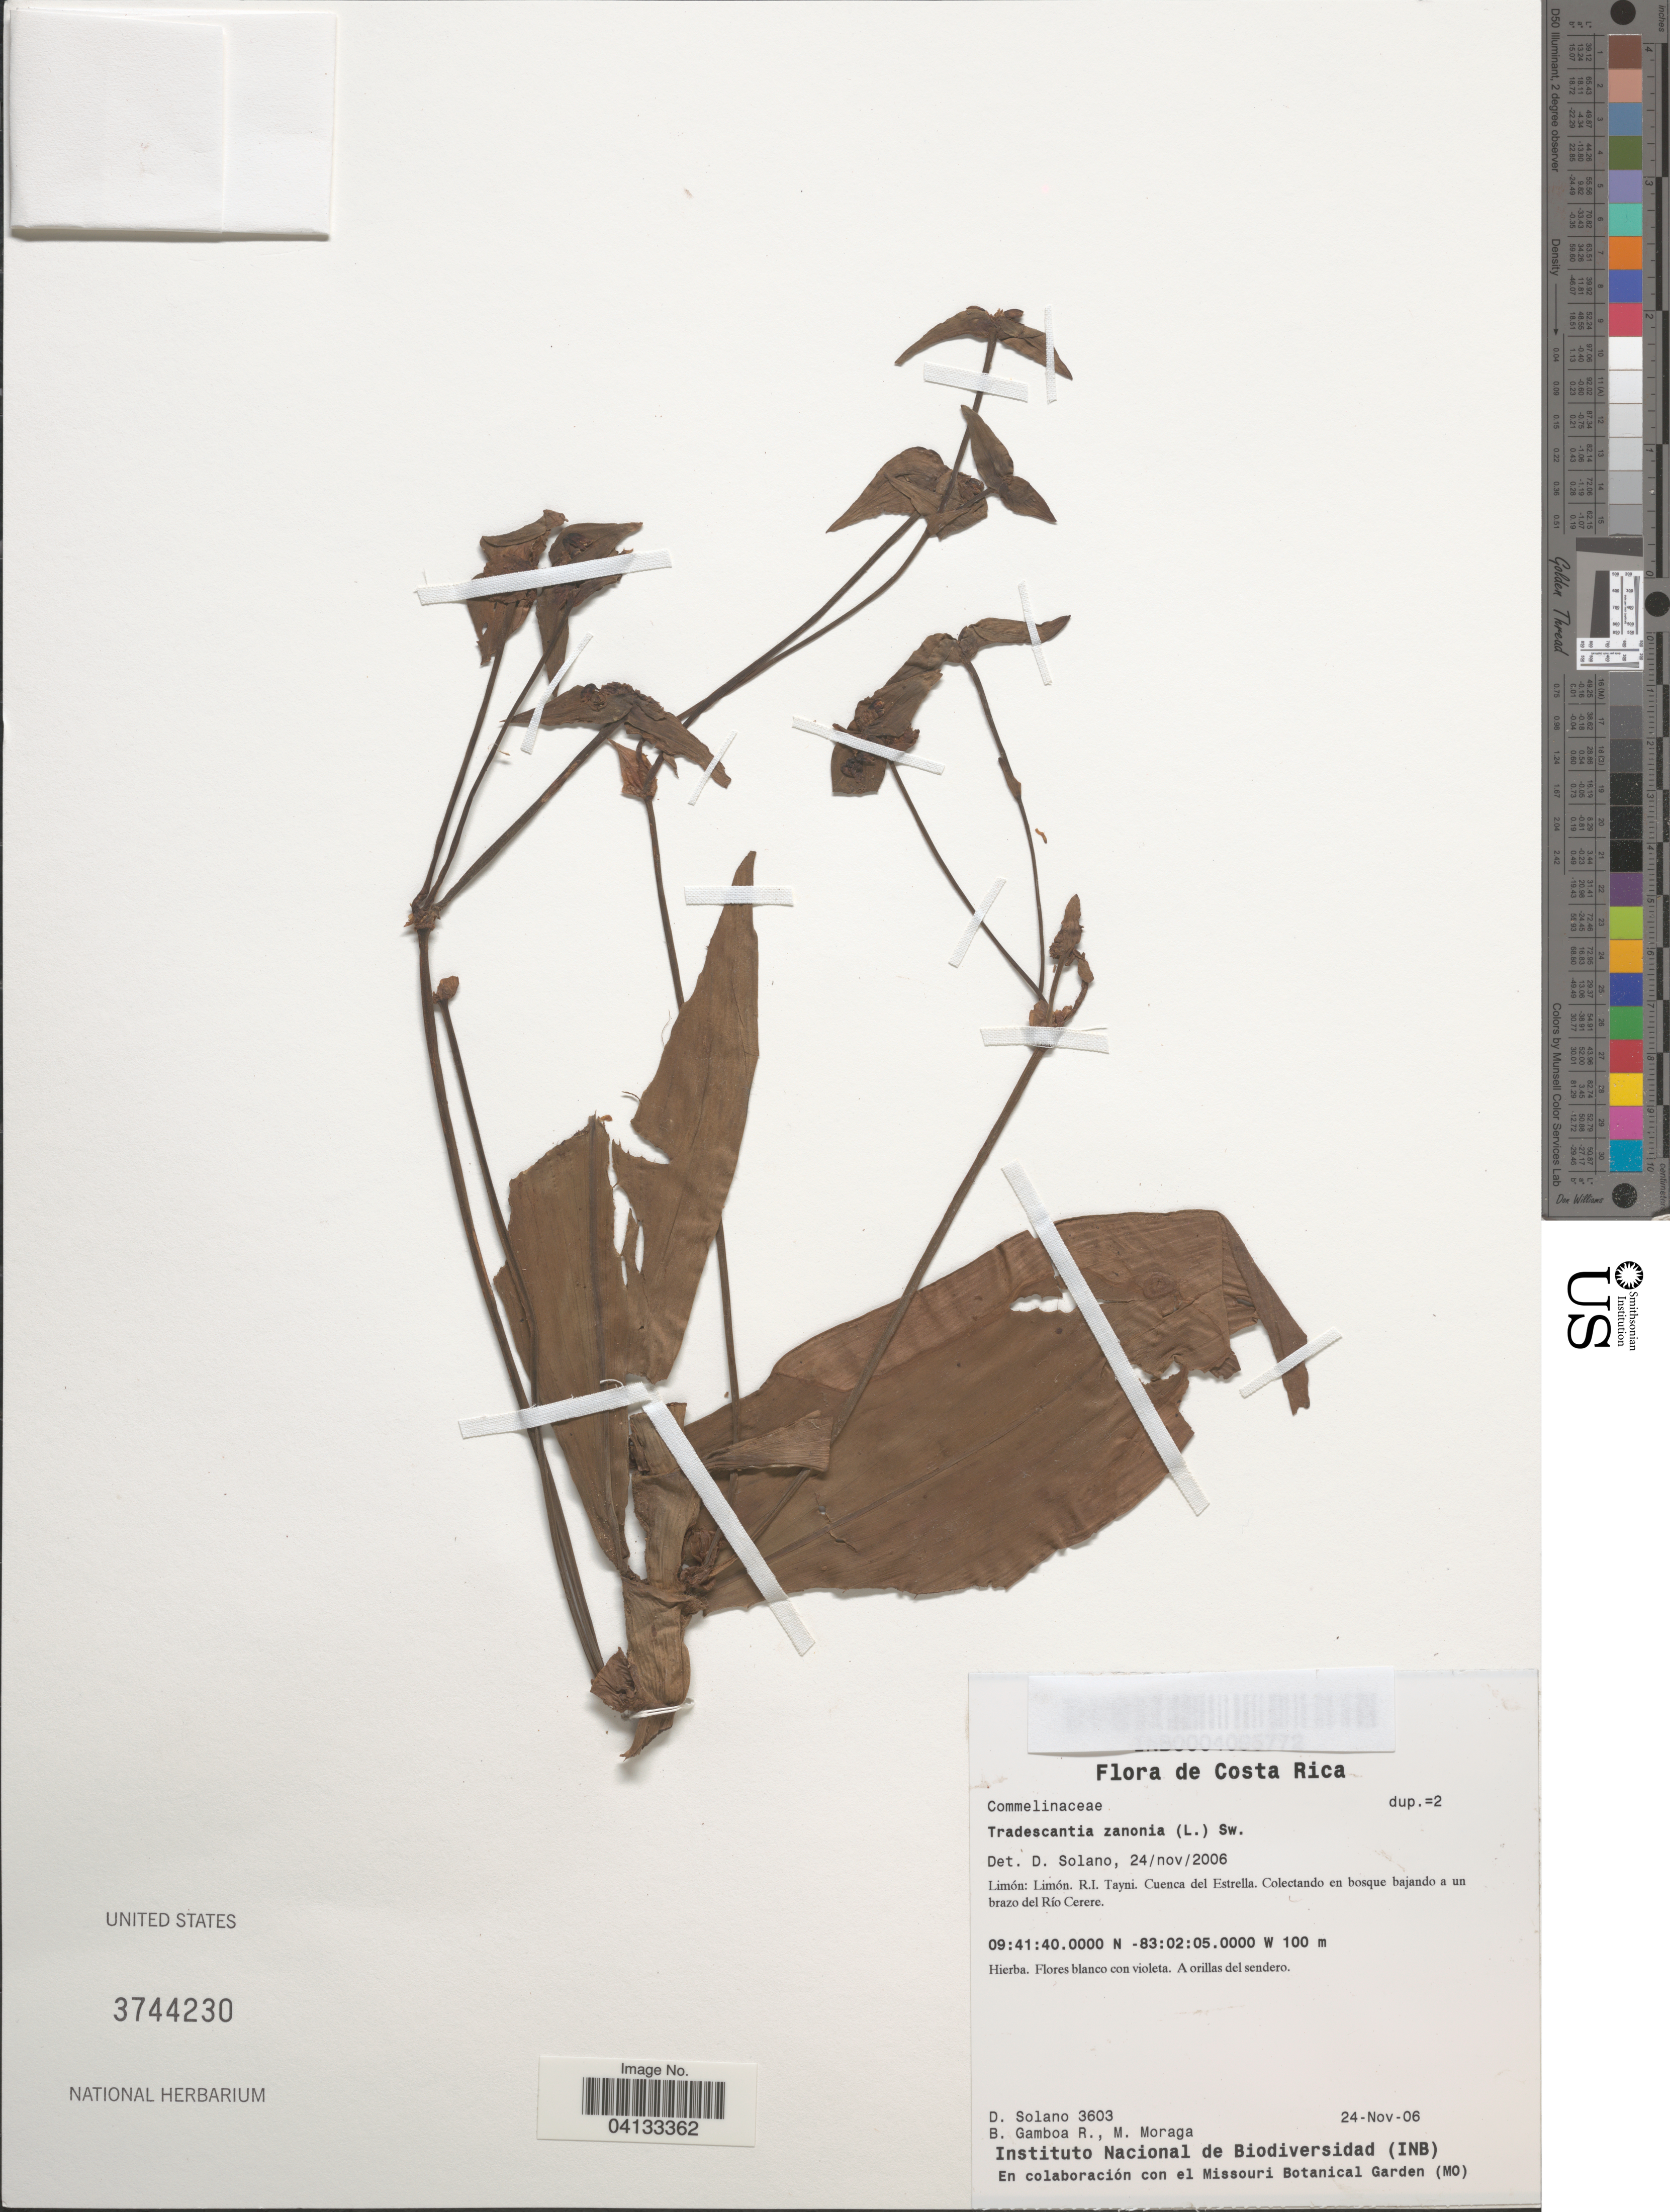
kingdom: Plantae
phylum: Tracheophyta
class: Liliopsida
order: Commelinales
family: Commelinaceae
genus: Tradescantia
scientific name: Tradescantia zanonia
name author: (L.) Sw.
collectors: D. Solano, B. Gamboa R. & M. Moraga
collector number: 3603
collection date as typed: Transcribed d/m/y: 24/11/6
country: Costa Rica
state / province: Limón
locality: Limón. R.I. Tayni. Cuenca del Estrella. Colectando en bosque bajando a un brazo del Río Cerere.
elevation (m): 100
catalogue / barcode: US 3744230